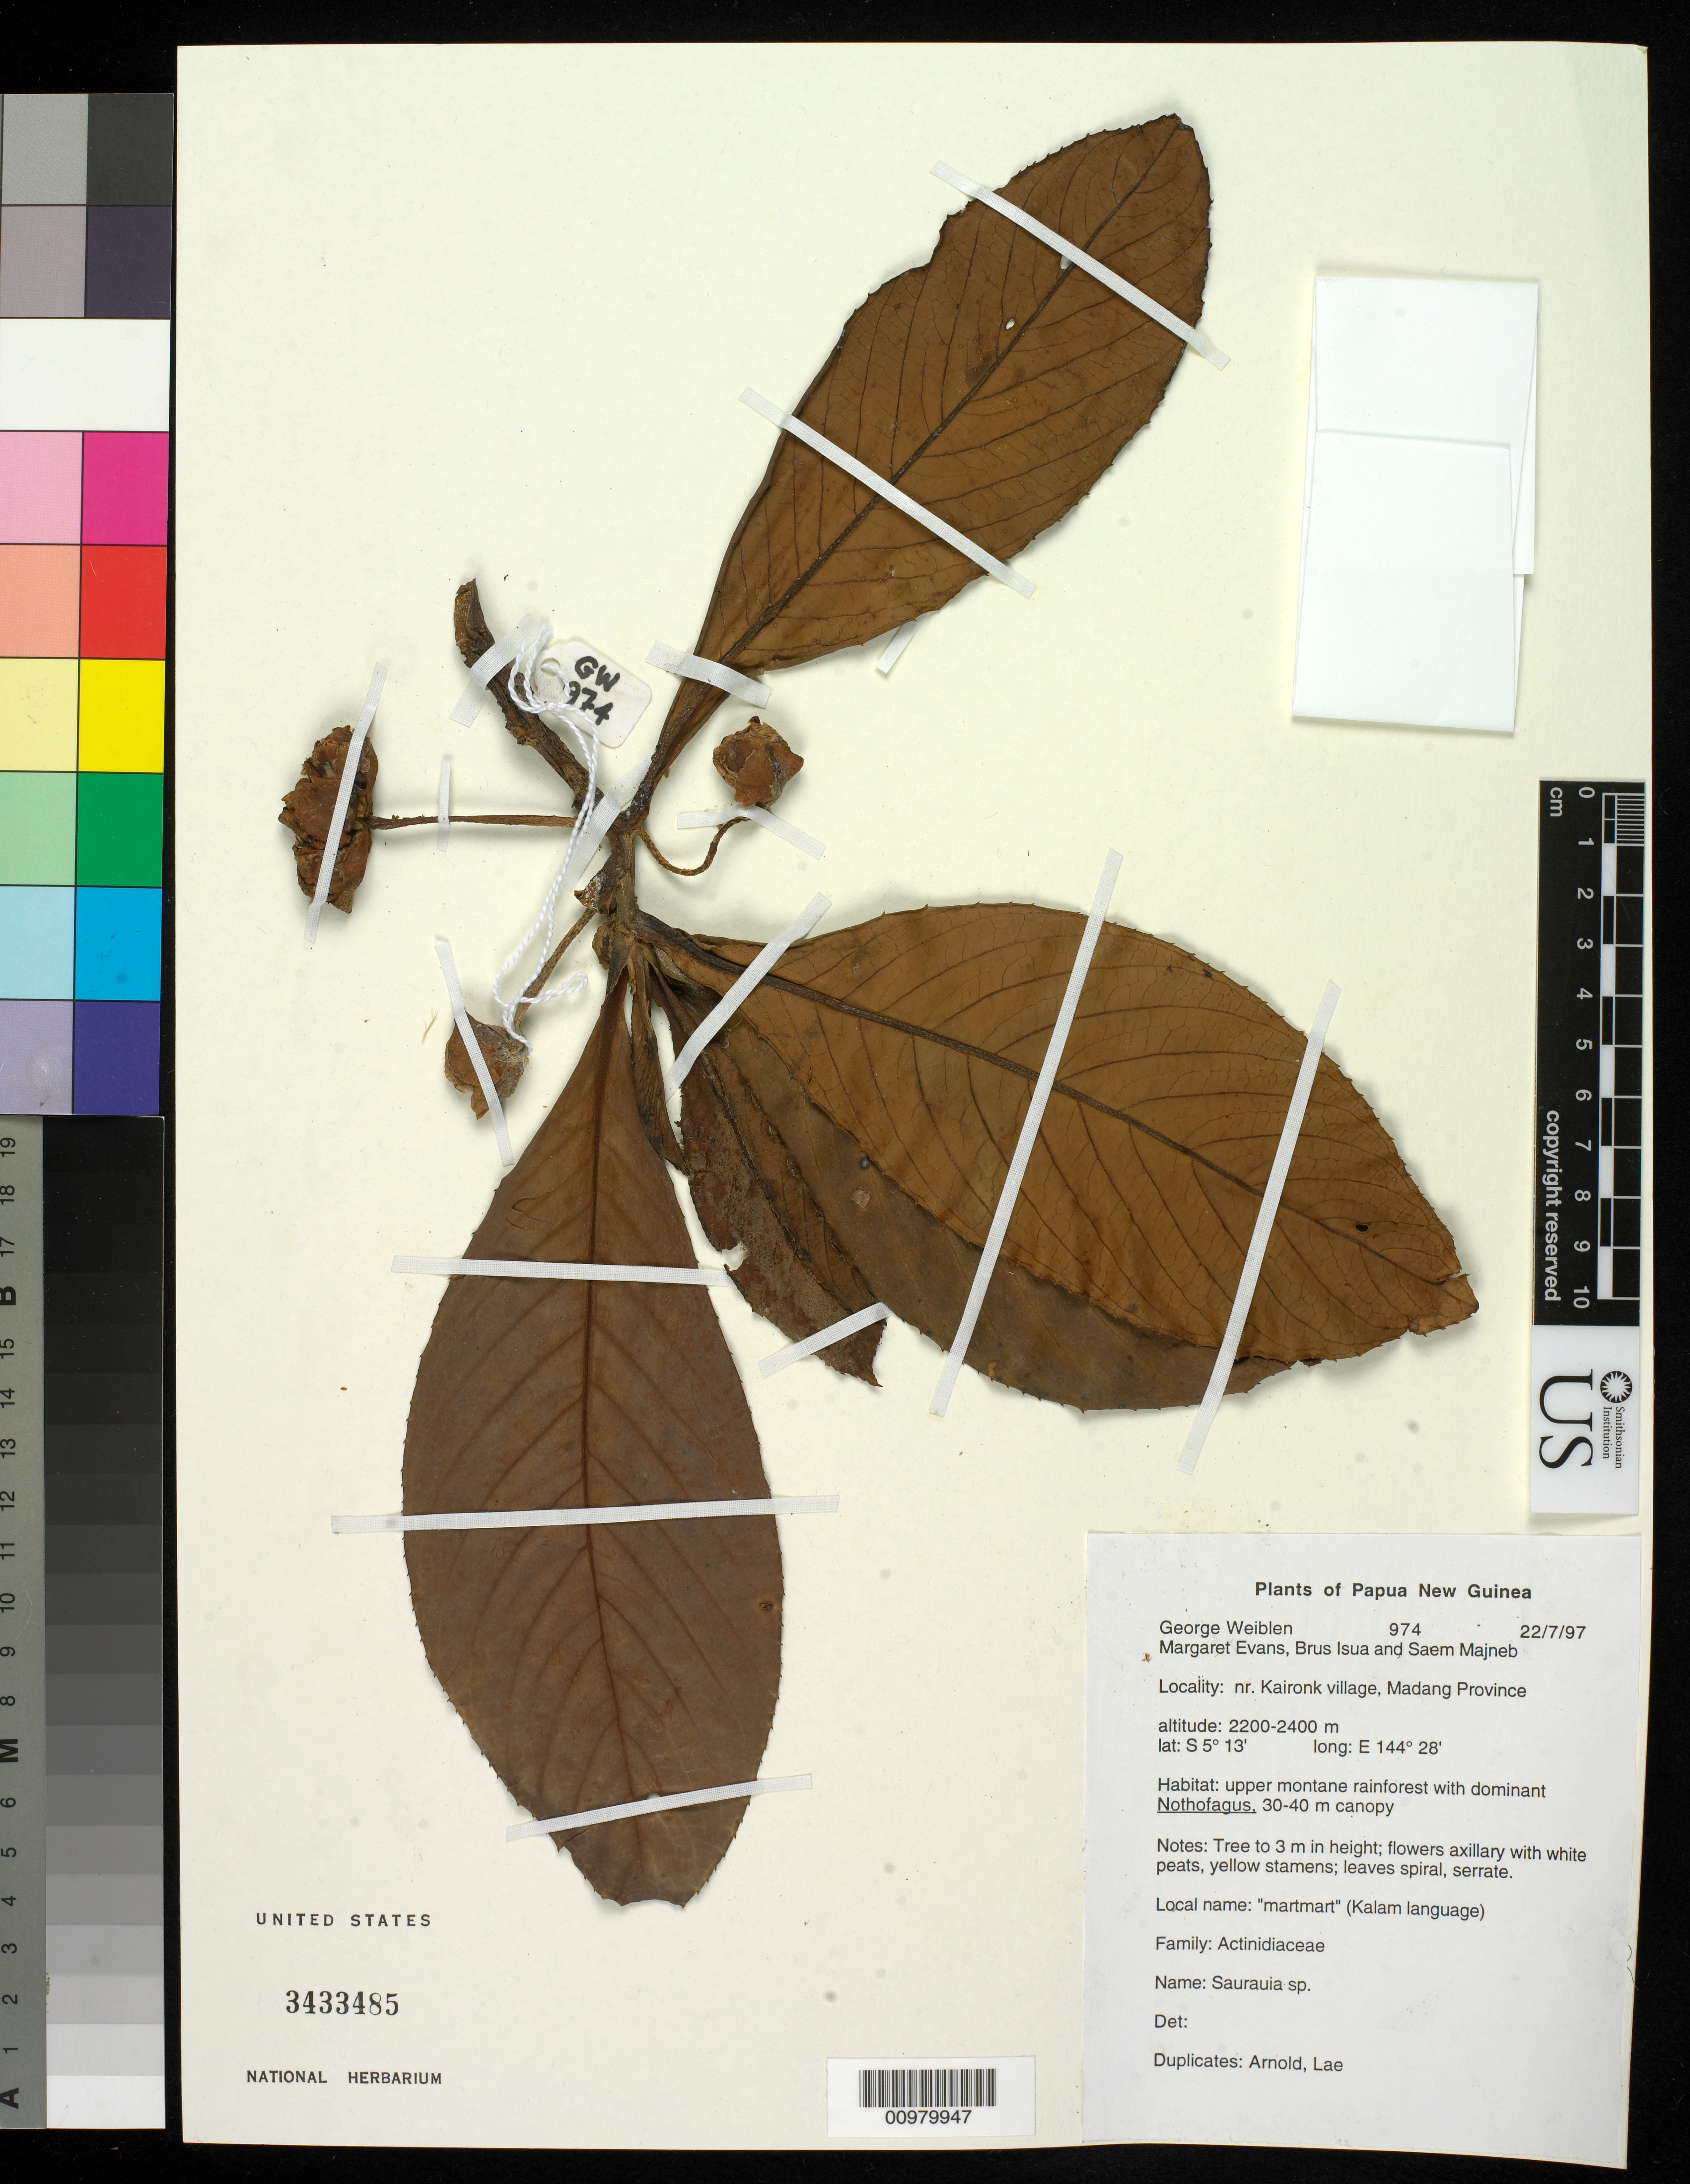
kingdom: Plantae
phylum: Tracheophyta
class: Magnoliopsida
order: Ericales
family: Actinidiaceae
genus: Saurauia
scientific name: Saurauia sp.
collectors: M. Evans, B. Isua & S. Majneb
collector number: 974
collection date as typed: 22 Jul 1997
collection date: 1997-07-22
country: Papua New Guinea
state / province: Madang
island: New Guinea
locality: Near Kaironk Village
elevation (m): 2200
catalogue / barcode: US 3433485